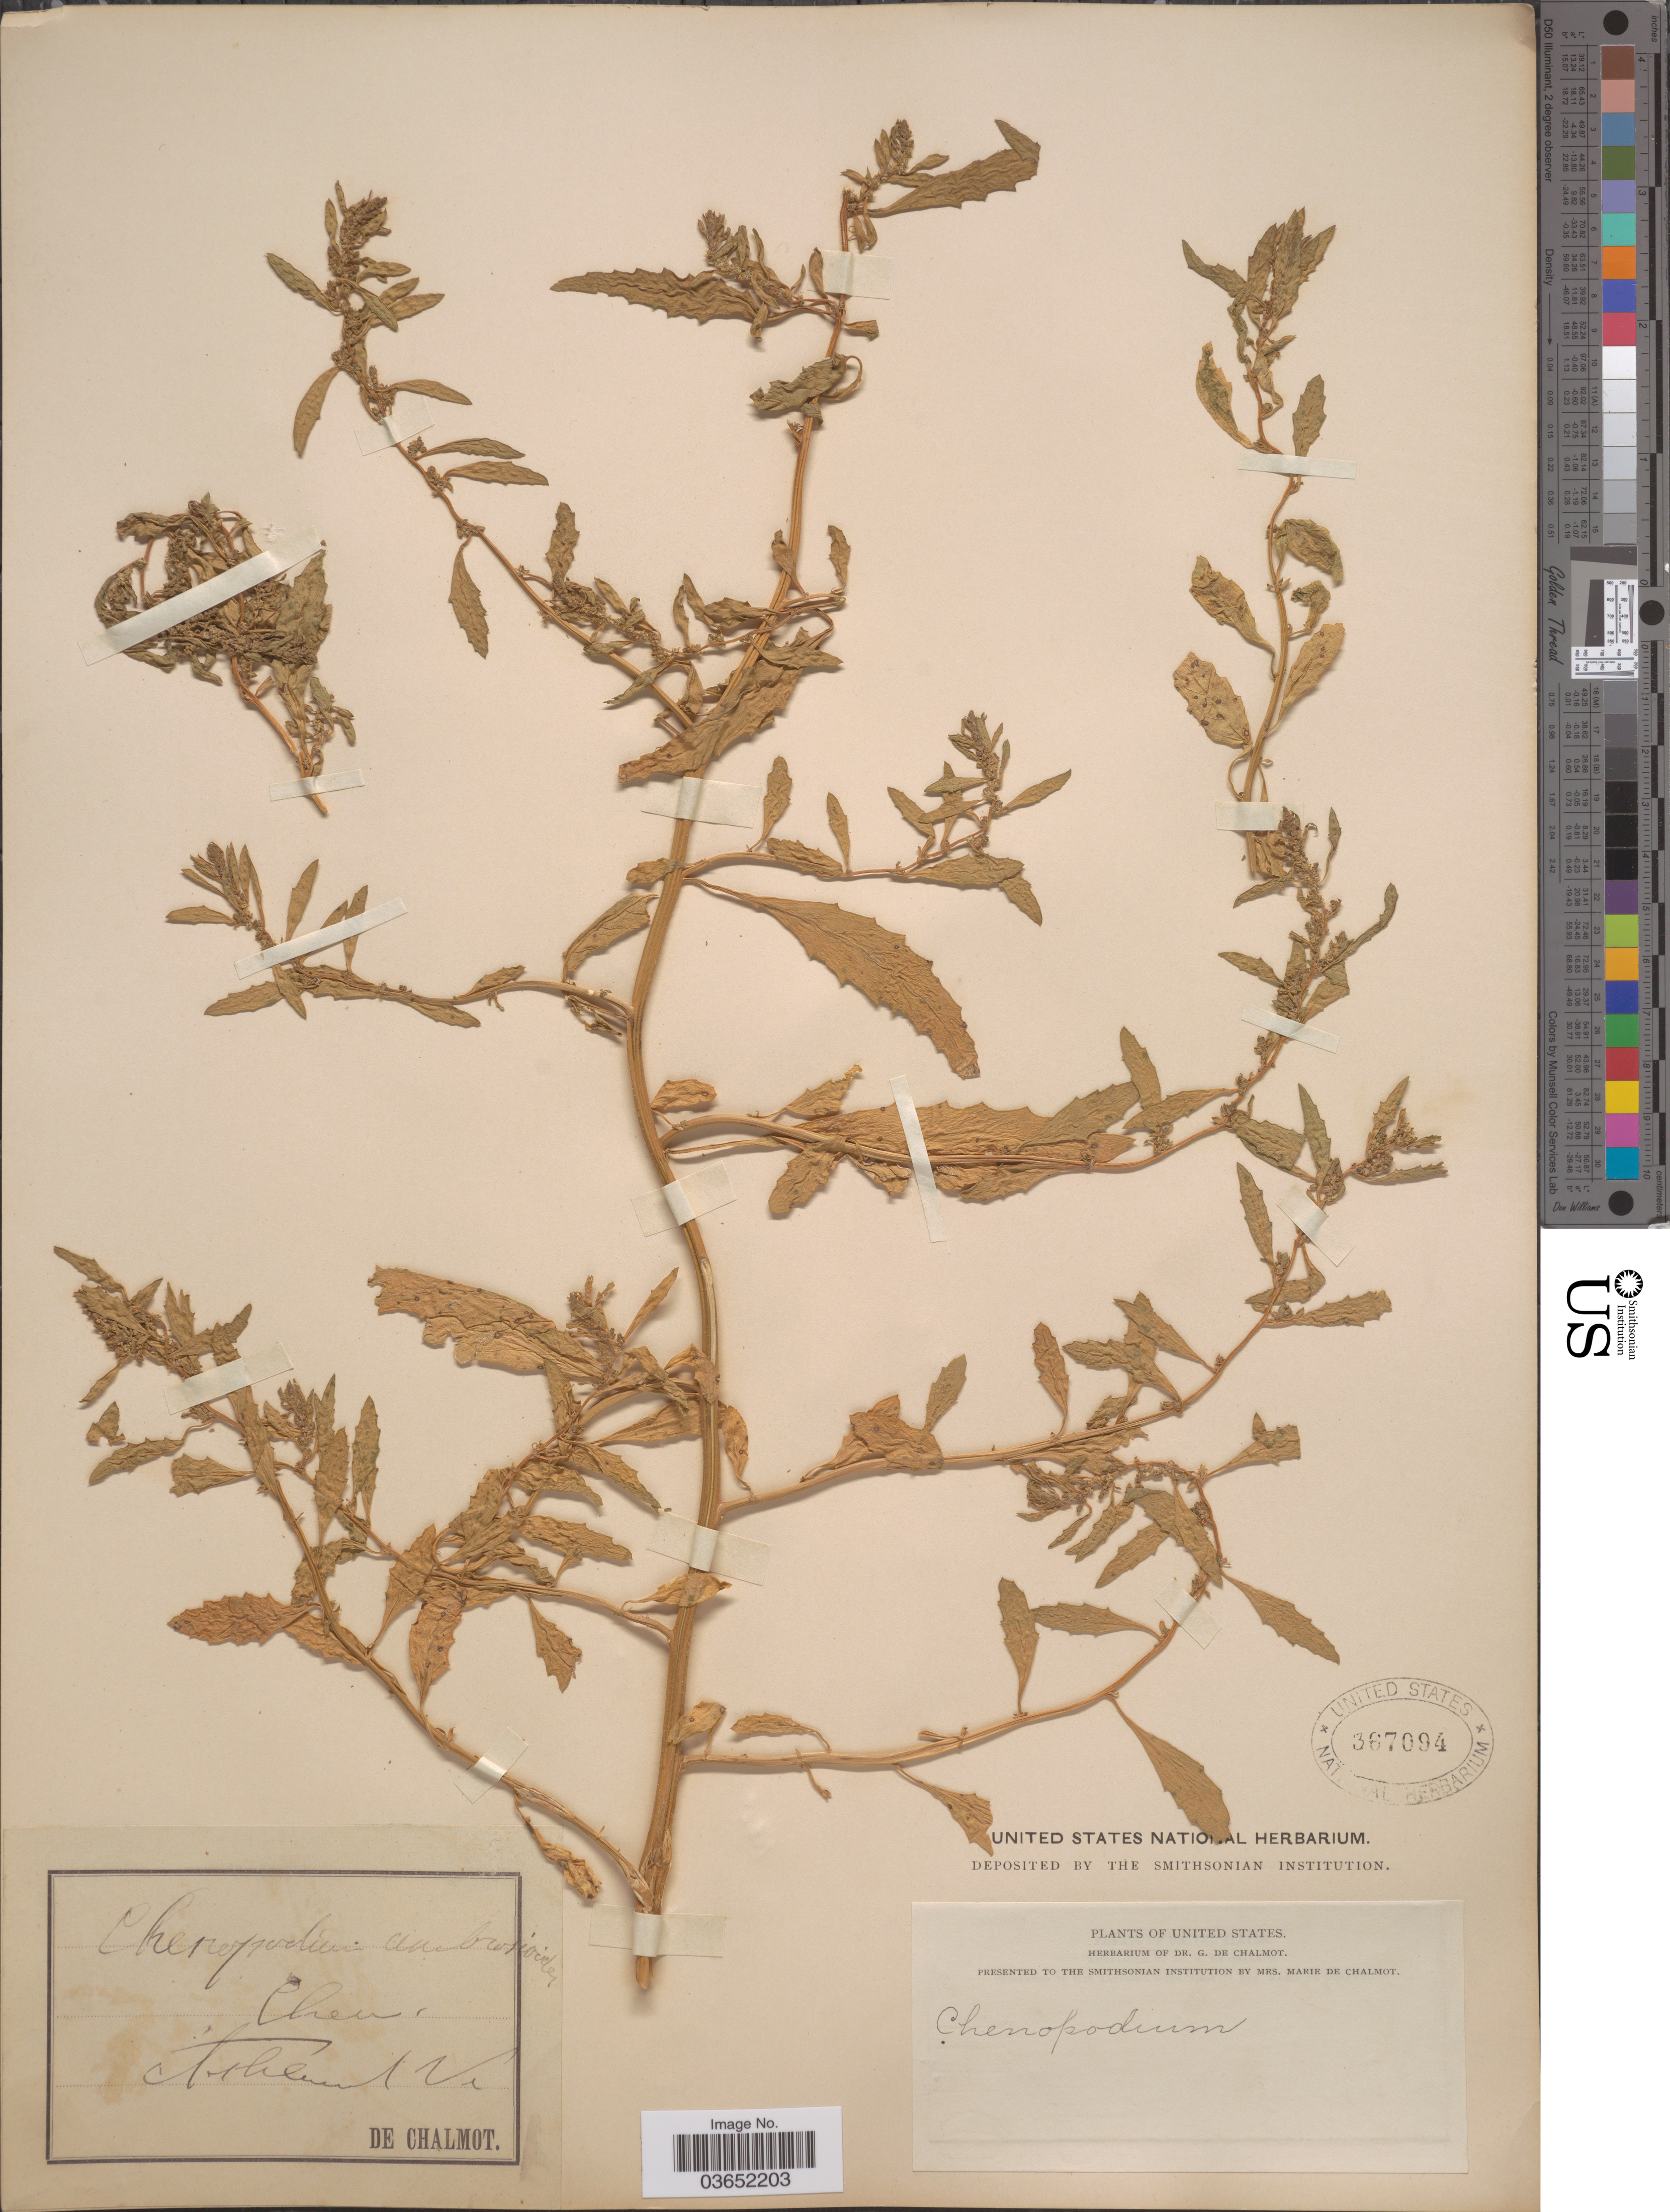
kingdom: Plantae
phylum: Tracheophyta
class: Magnoliopsida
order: Caryophyllales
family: Amaranthaceae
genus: Chenopodium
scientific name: Chenopodium ambrosioides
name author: L.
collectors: G. de Chalmot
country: United States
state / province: Virginia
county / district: Hanover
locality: Ashland.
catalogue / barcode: US 367094